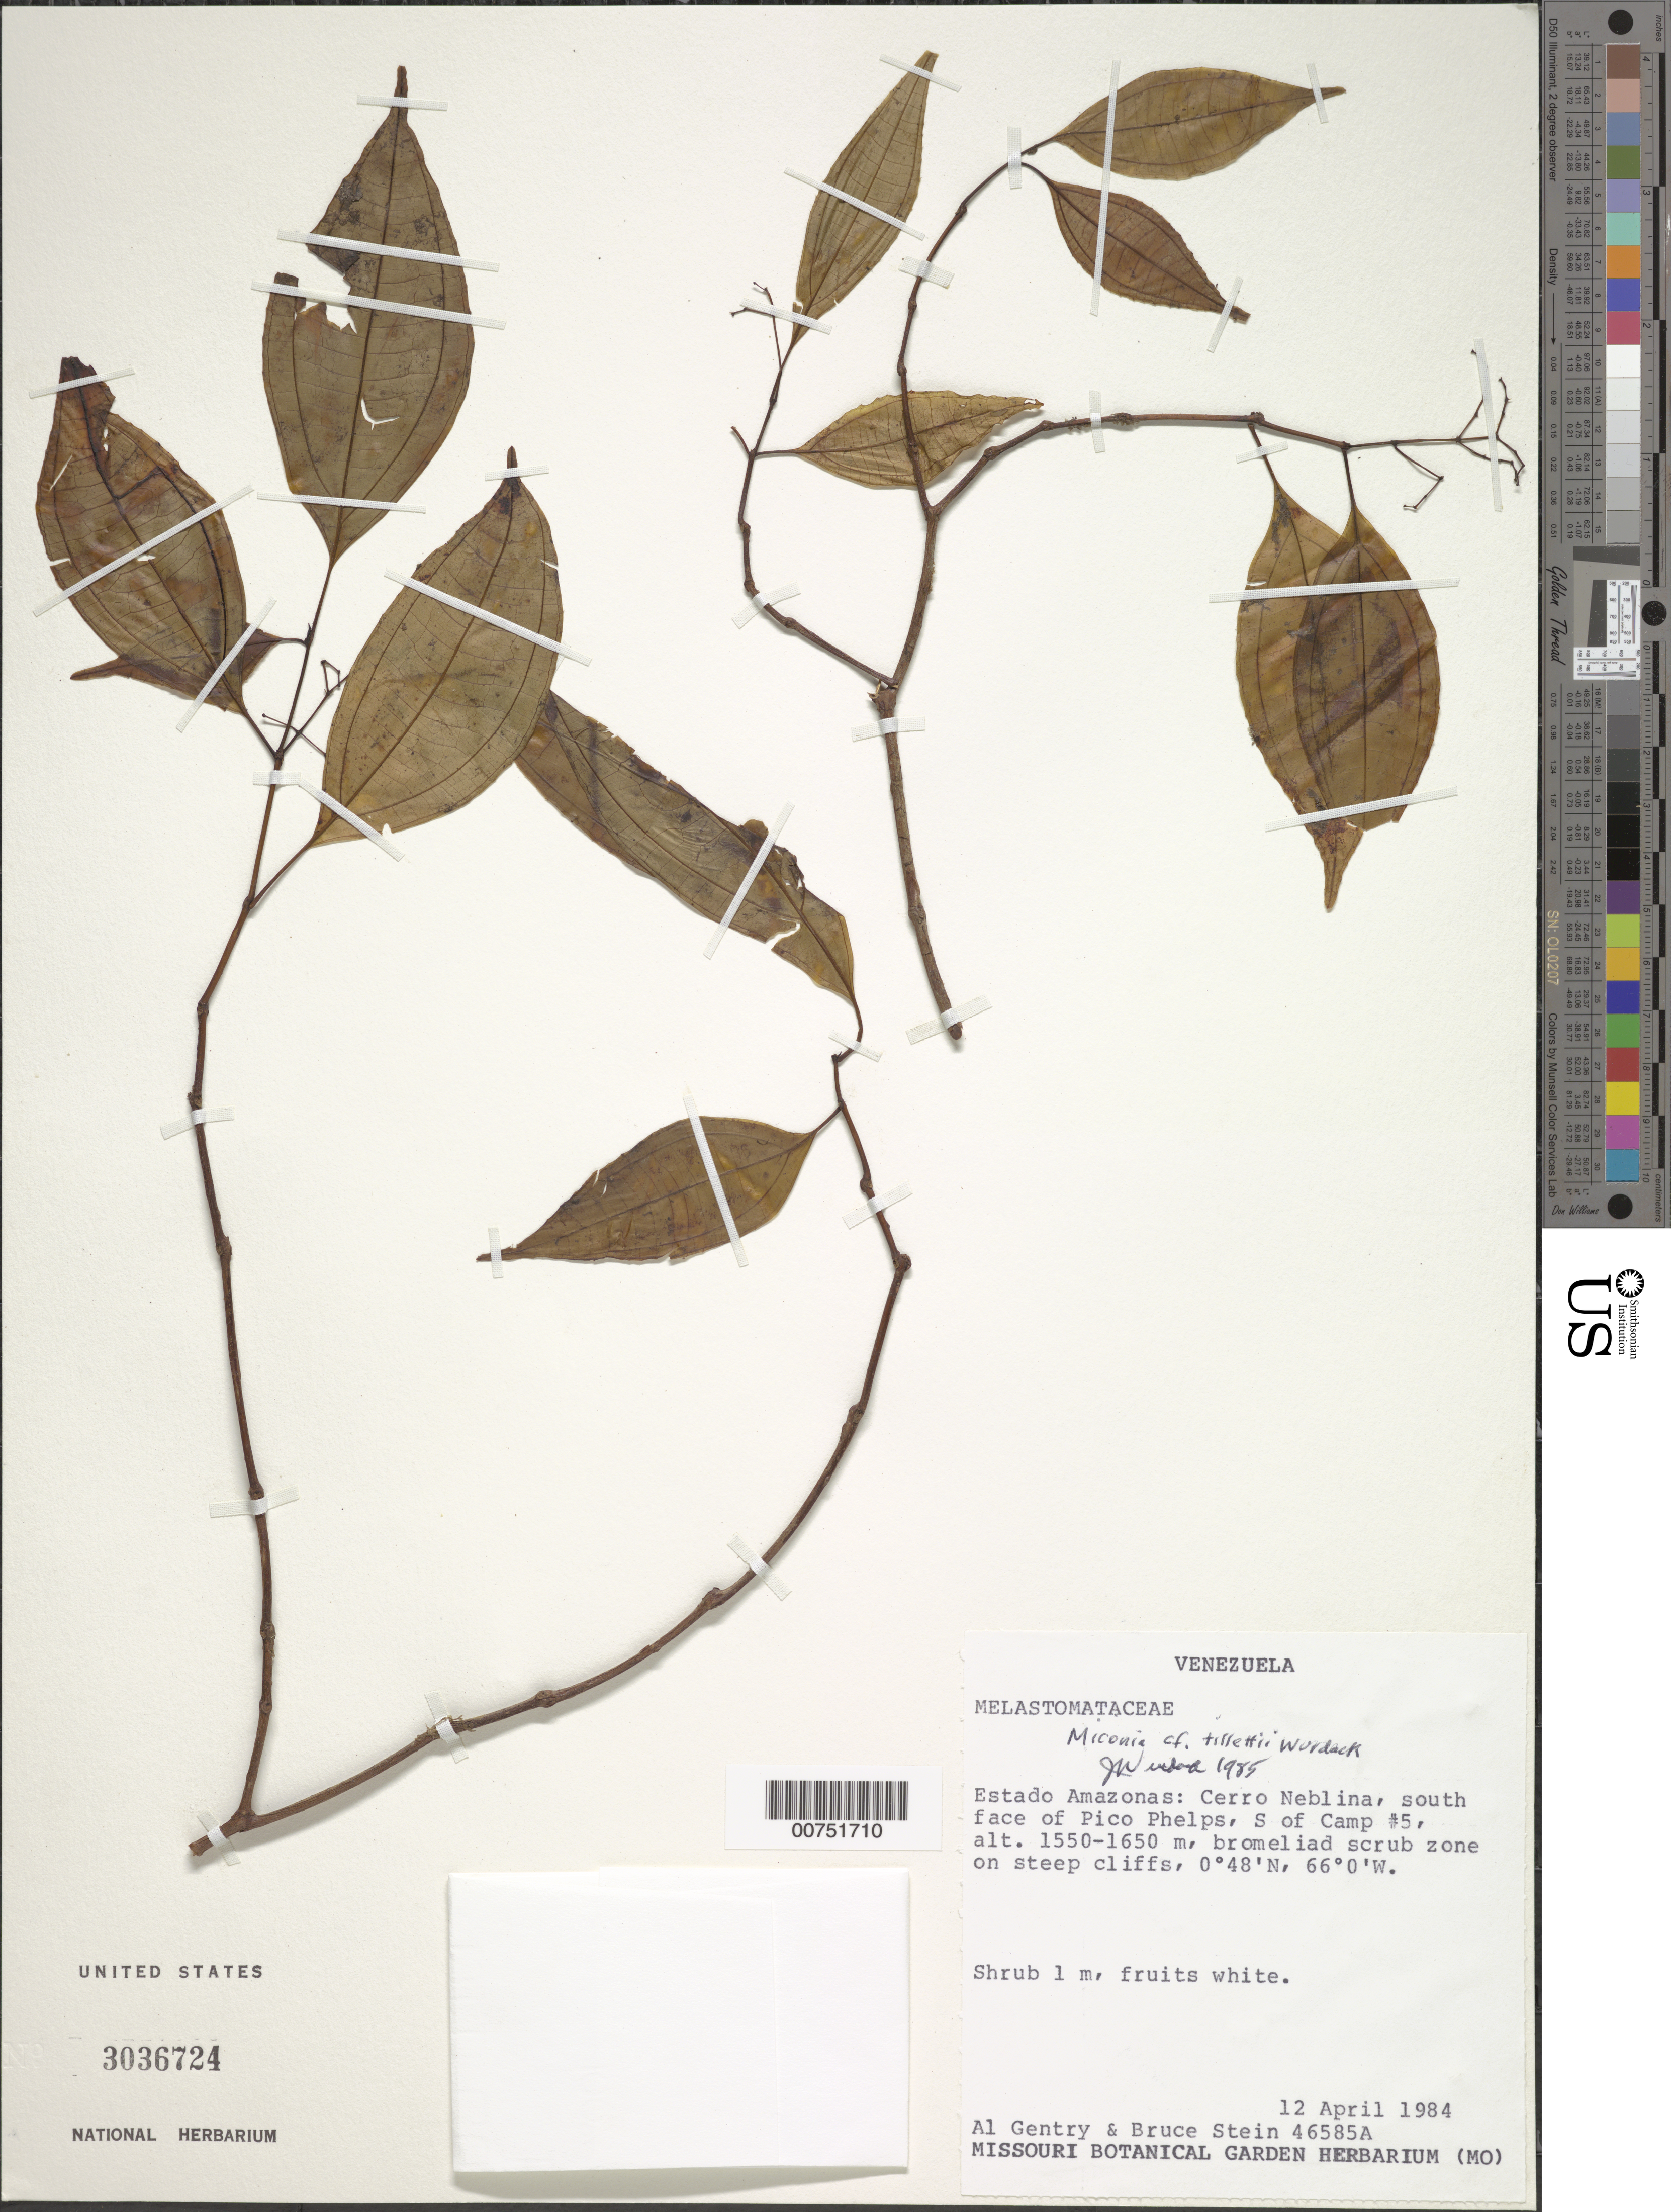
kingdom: Plantae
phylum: Tracheophyta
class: Magnoliopsida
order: Myrtales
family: Melastomataceae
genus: Miconia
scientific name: Miconia tillettii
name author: Wurdack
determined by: Wurdack, John J., (US), US (UNITED STATES)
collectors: A. H. Gentry & B. Stein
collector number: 46585 A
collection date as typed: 12-Apr-84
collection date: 1984-04-12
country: Venezuela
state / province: Amazonas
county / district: Río Negro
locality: Cerro de La Neblina, S face of Pico Phelps, S of Camp #5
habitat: Bromeliad scrub zone on steep cliffs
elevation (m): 1550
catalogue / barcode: US 3036724